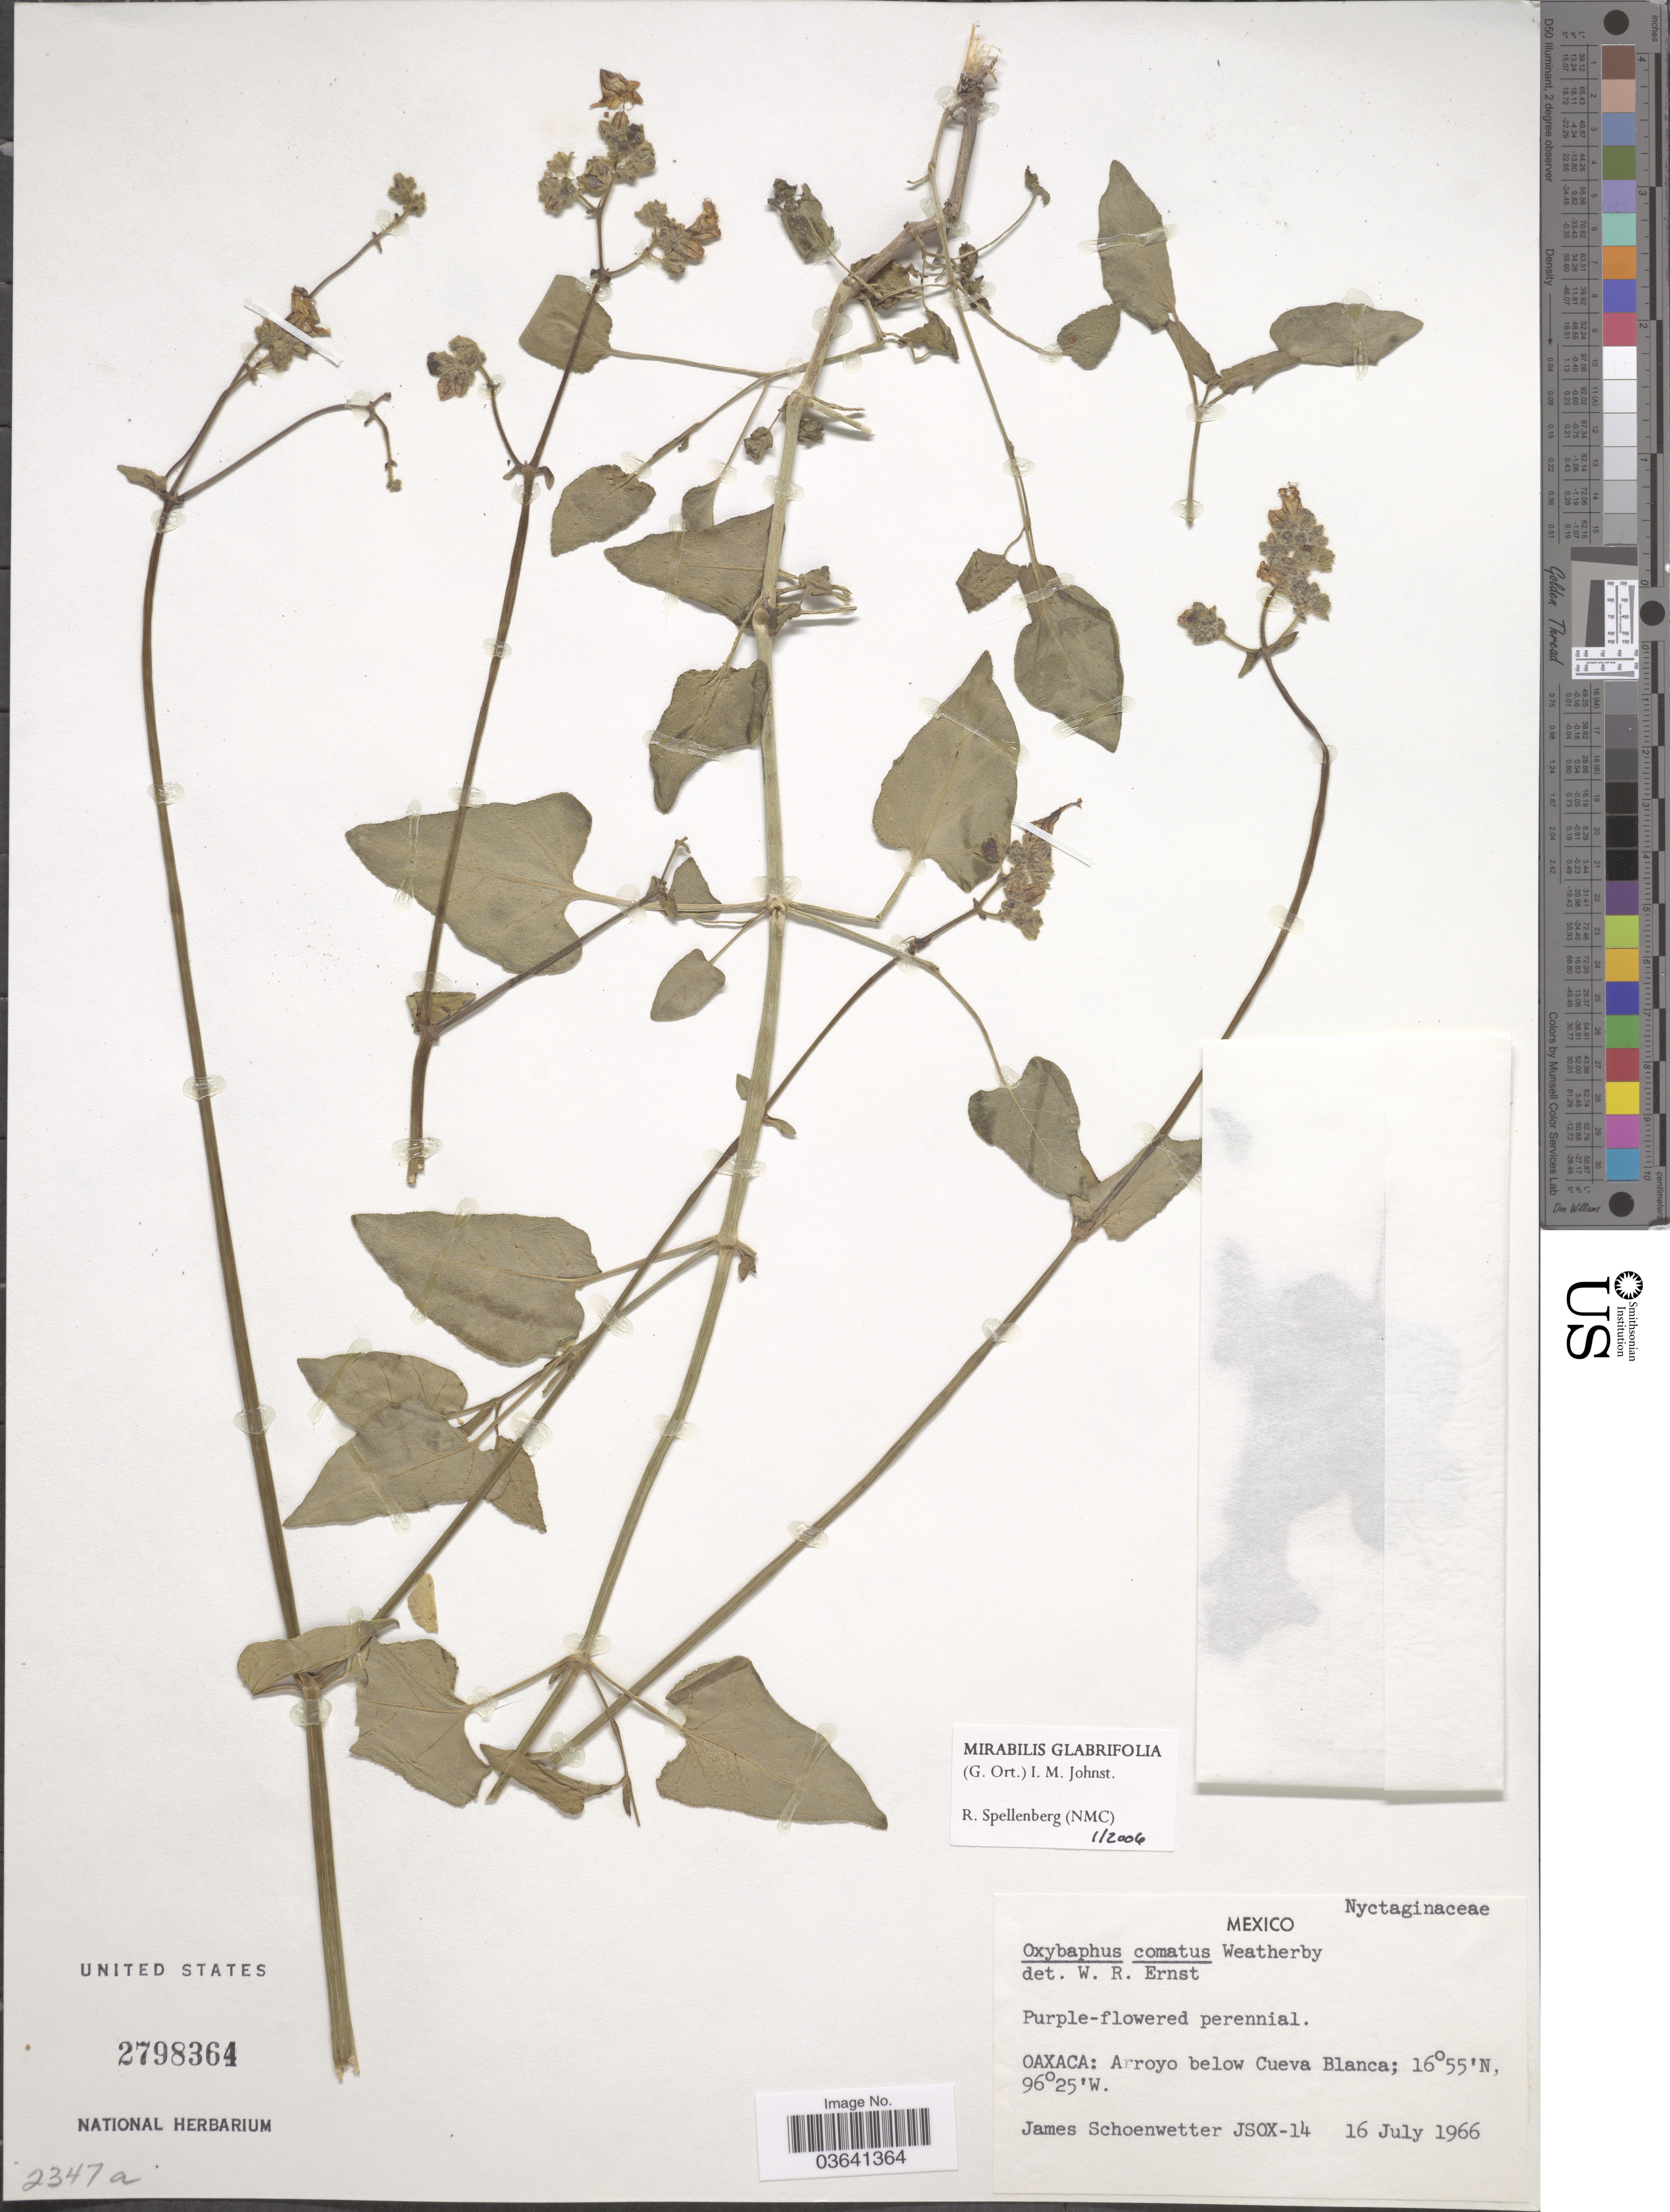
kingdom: Plantae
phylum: Tracheophyta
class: Magnoliopsida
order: Caryophyllales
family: Nyctaginaceae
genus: Mirabilis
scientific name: Mirabilis glabrifolia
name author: (Ort.) I.M. Johnst.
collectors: J. Schoenwetter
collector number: JSOX-14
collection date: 1966-07-16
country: Mexico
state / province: Oaxaca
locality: Arroyo below Cueva Blanca.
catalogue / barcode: US 2798364